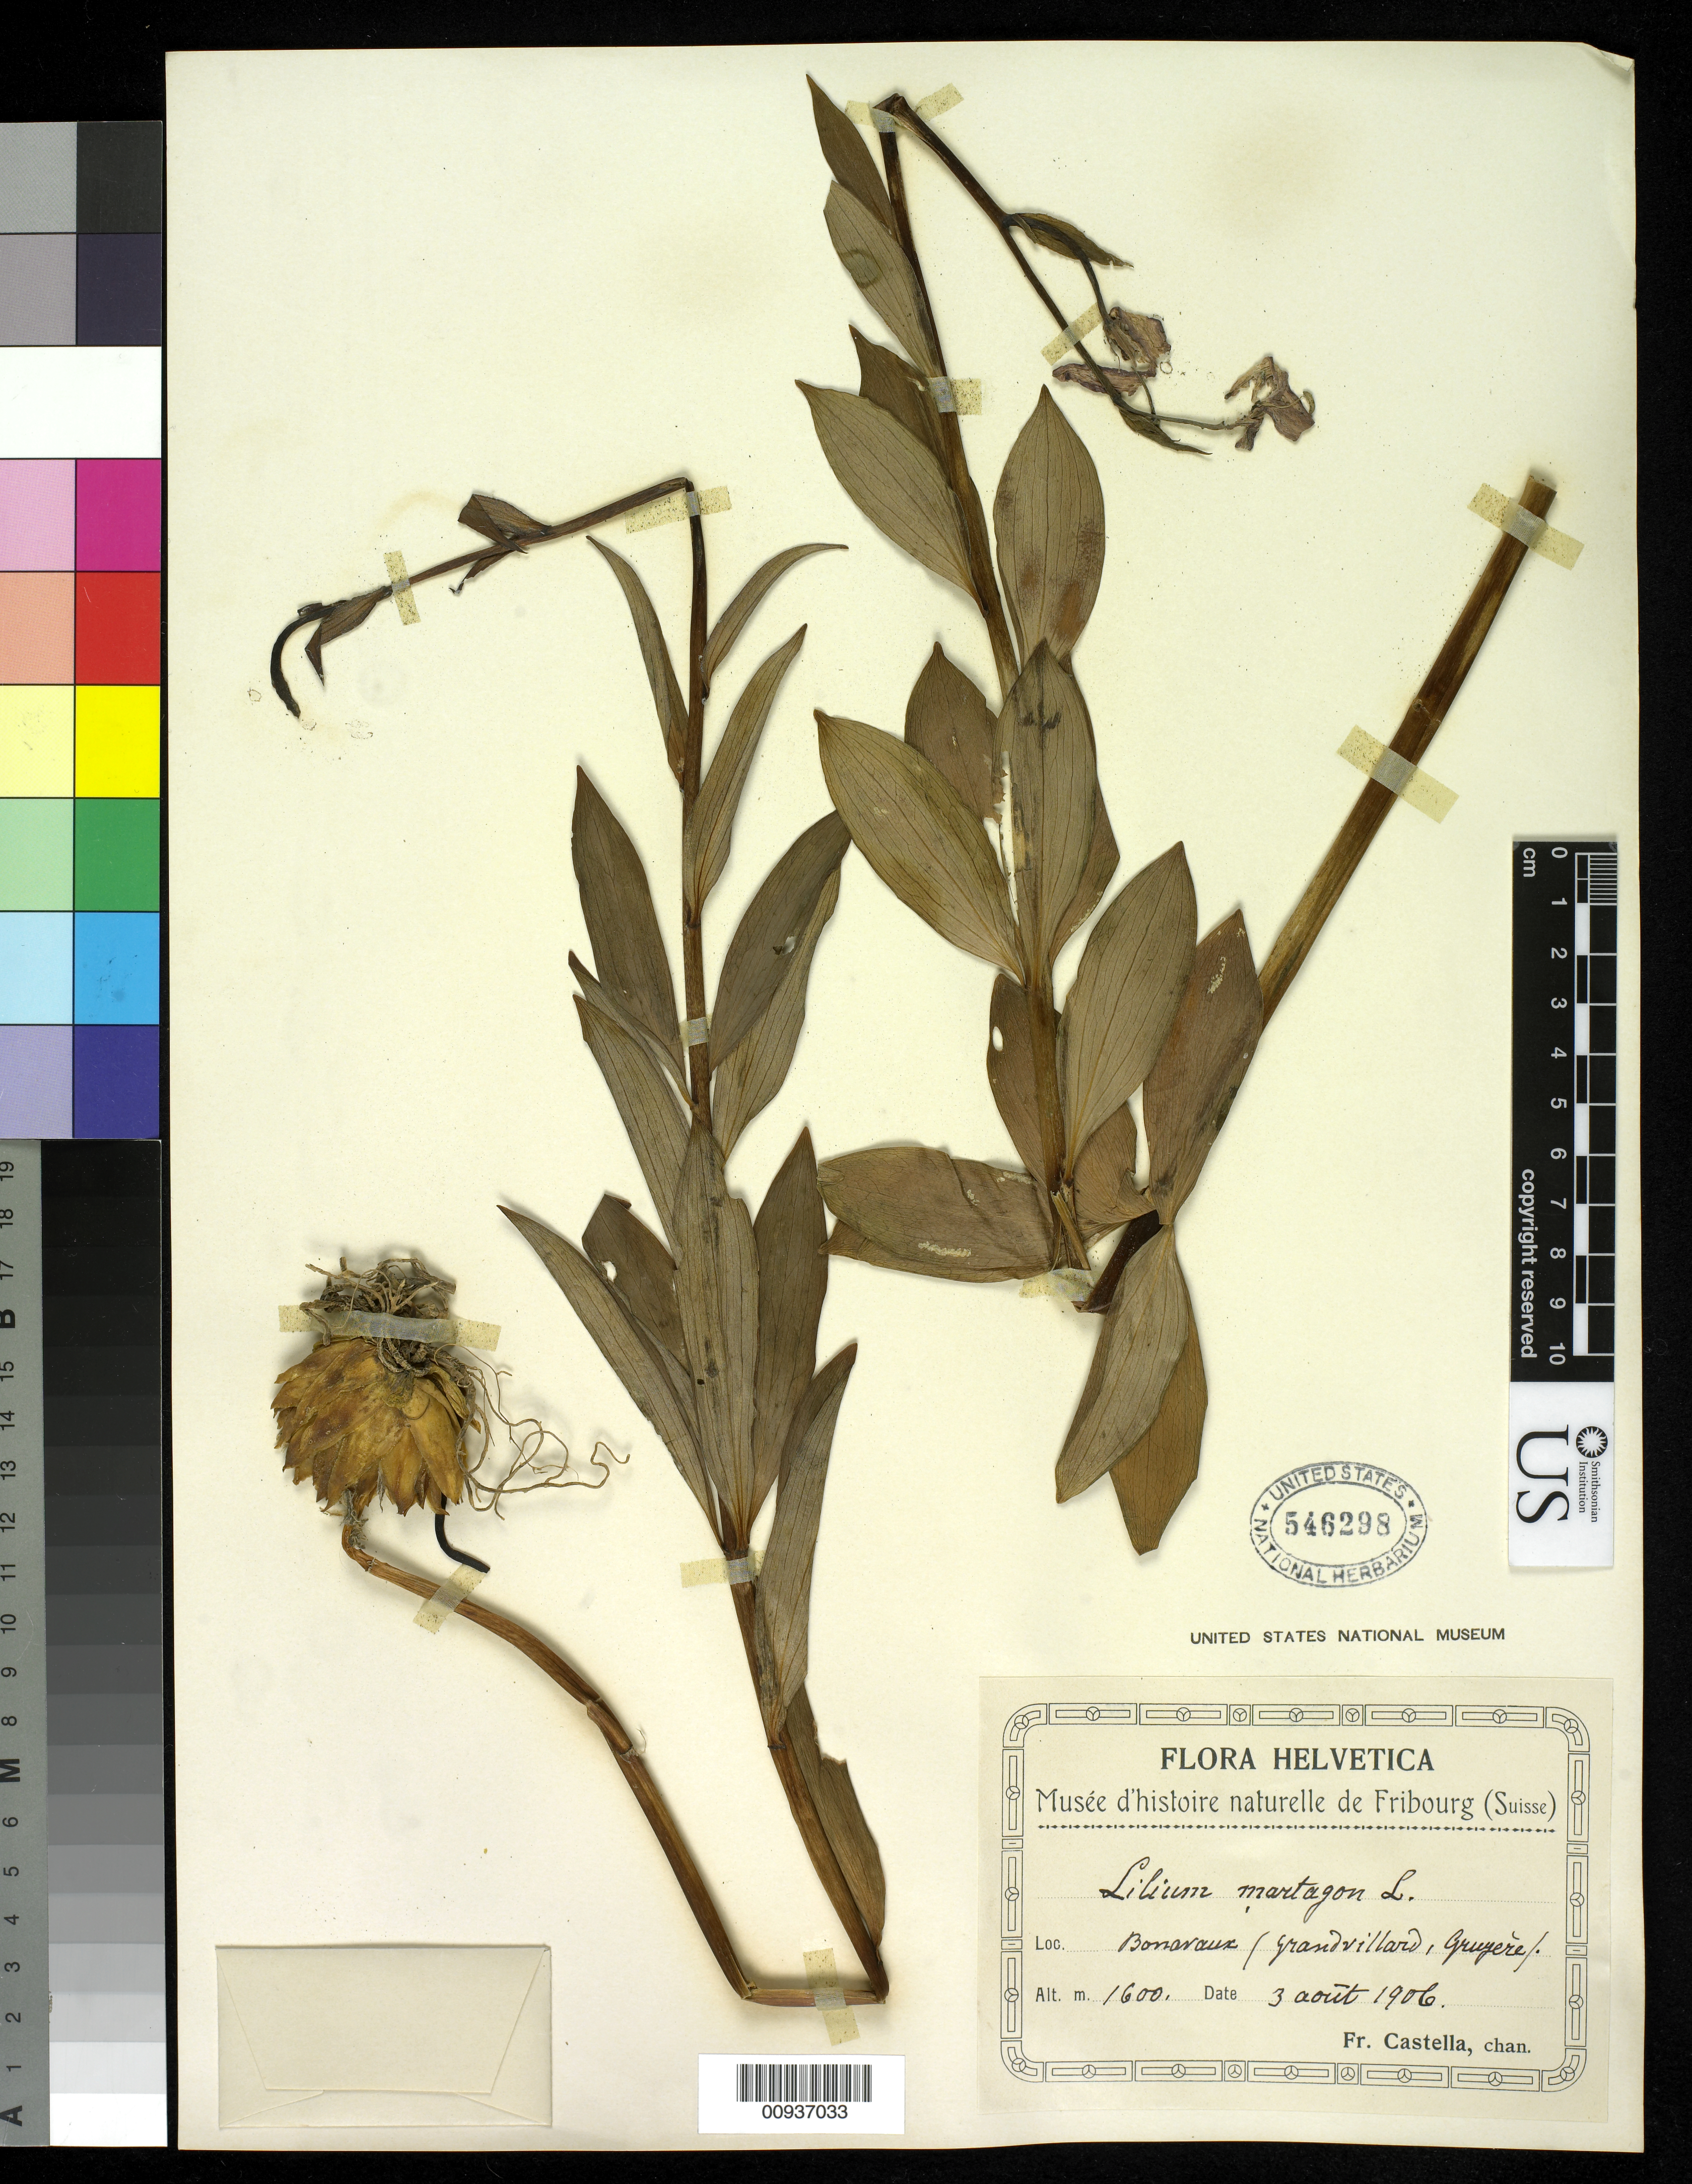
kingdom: Plantae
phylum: Tracheophyta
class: Liliopsida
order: Liliales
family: Liliaceae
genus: Lilium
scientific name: Lilium martagon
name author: L.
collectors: Fr. Castella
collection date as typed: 03 Aug 1906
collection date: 1906-08-03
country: Switzerland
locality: Bonavaux, Grandvillard, Grugere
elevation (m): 1600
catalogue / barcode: US 546298